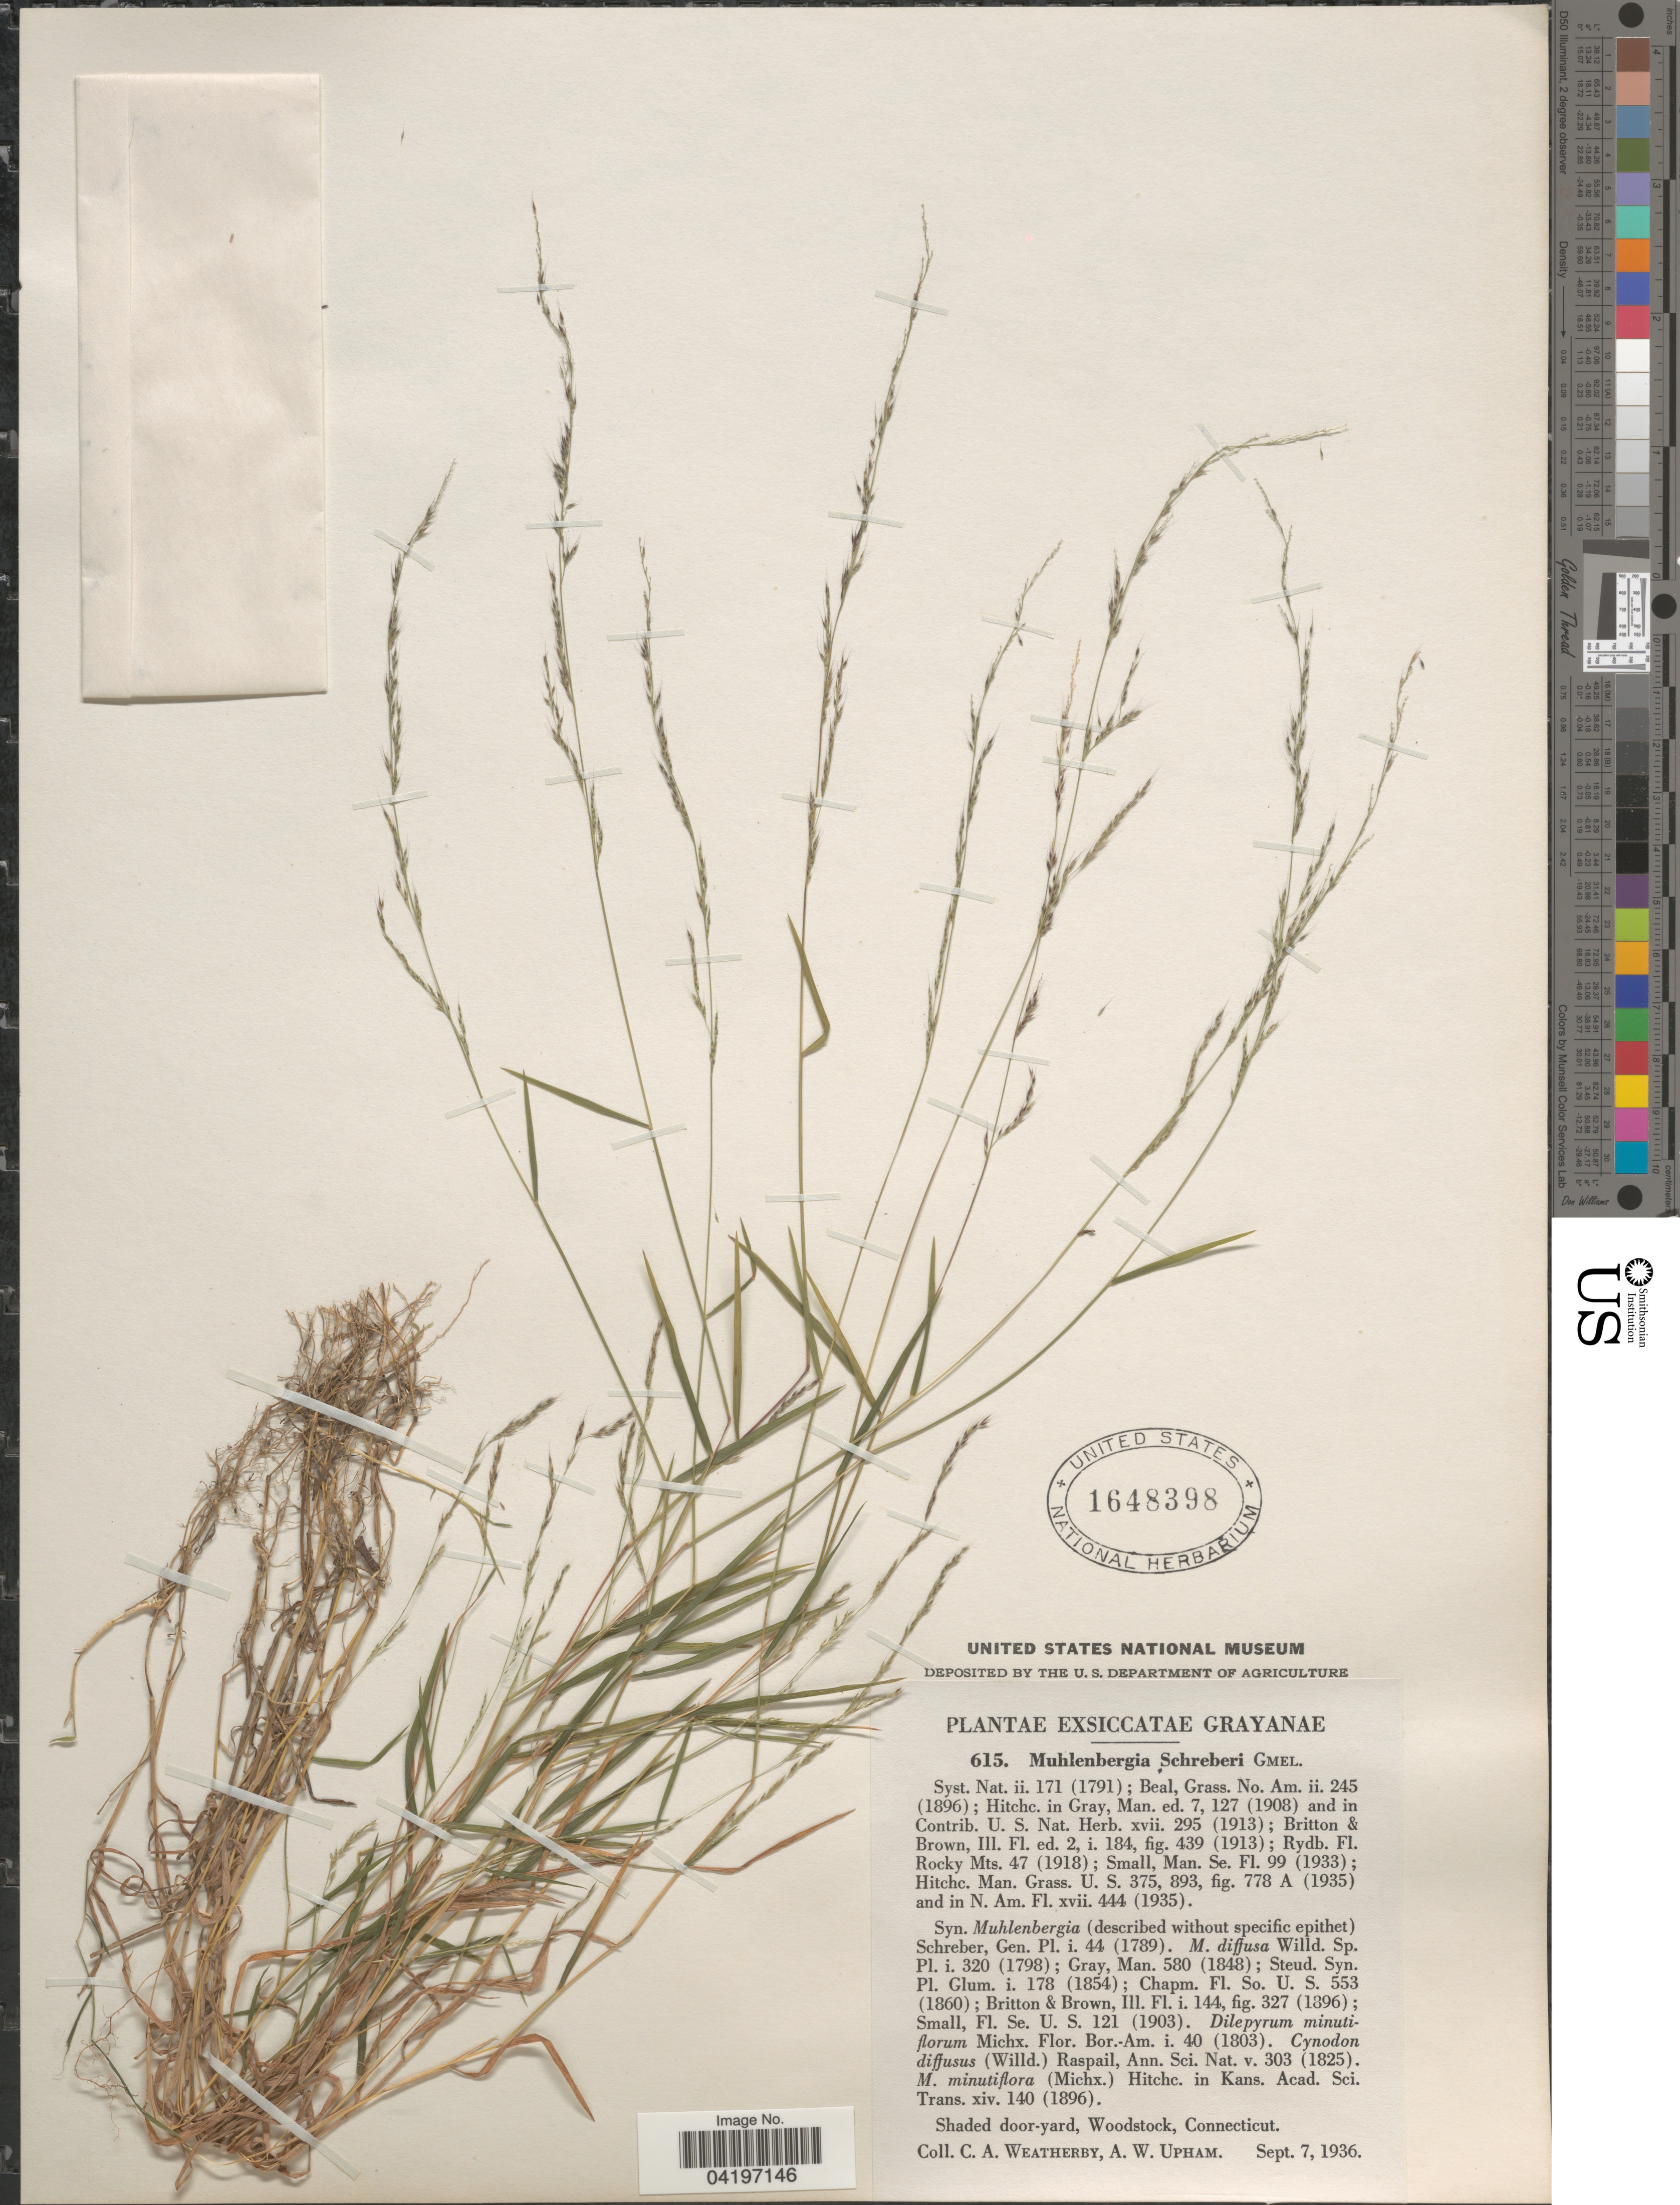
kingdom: Plantae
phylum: Tracheophyta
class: Liliopsida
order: Poales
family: Poaceae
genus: Muhlenbergia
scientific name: Muhlenbergia schreberi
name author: J.F. Gmel.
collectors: C. A. Weatherby & A. Upham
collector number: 615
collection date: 1936-09-07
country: United States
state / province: Connecticut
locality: Shaded door-yard, Woodstock.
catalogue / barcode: US 1648398